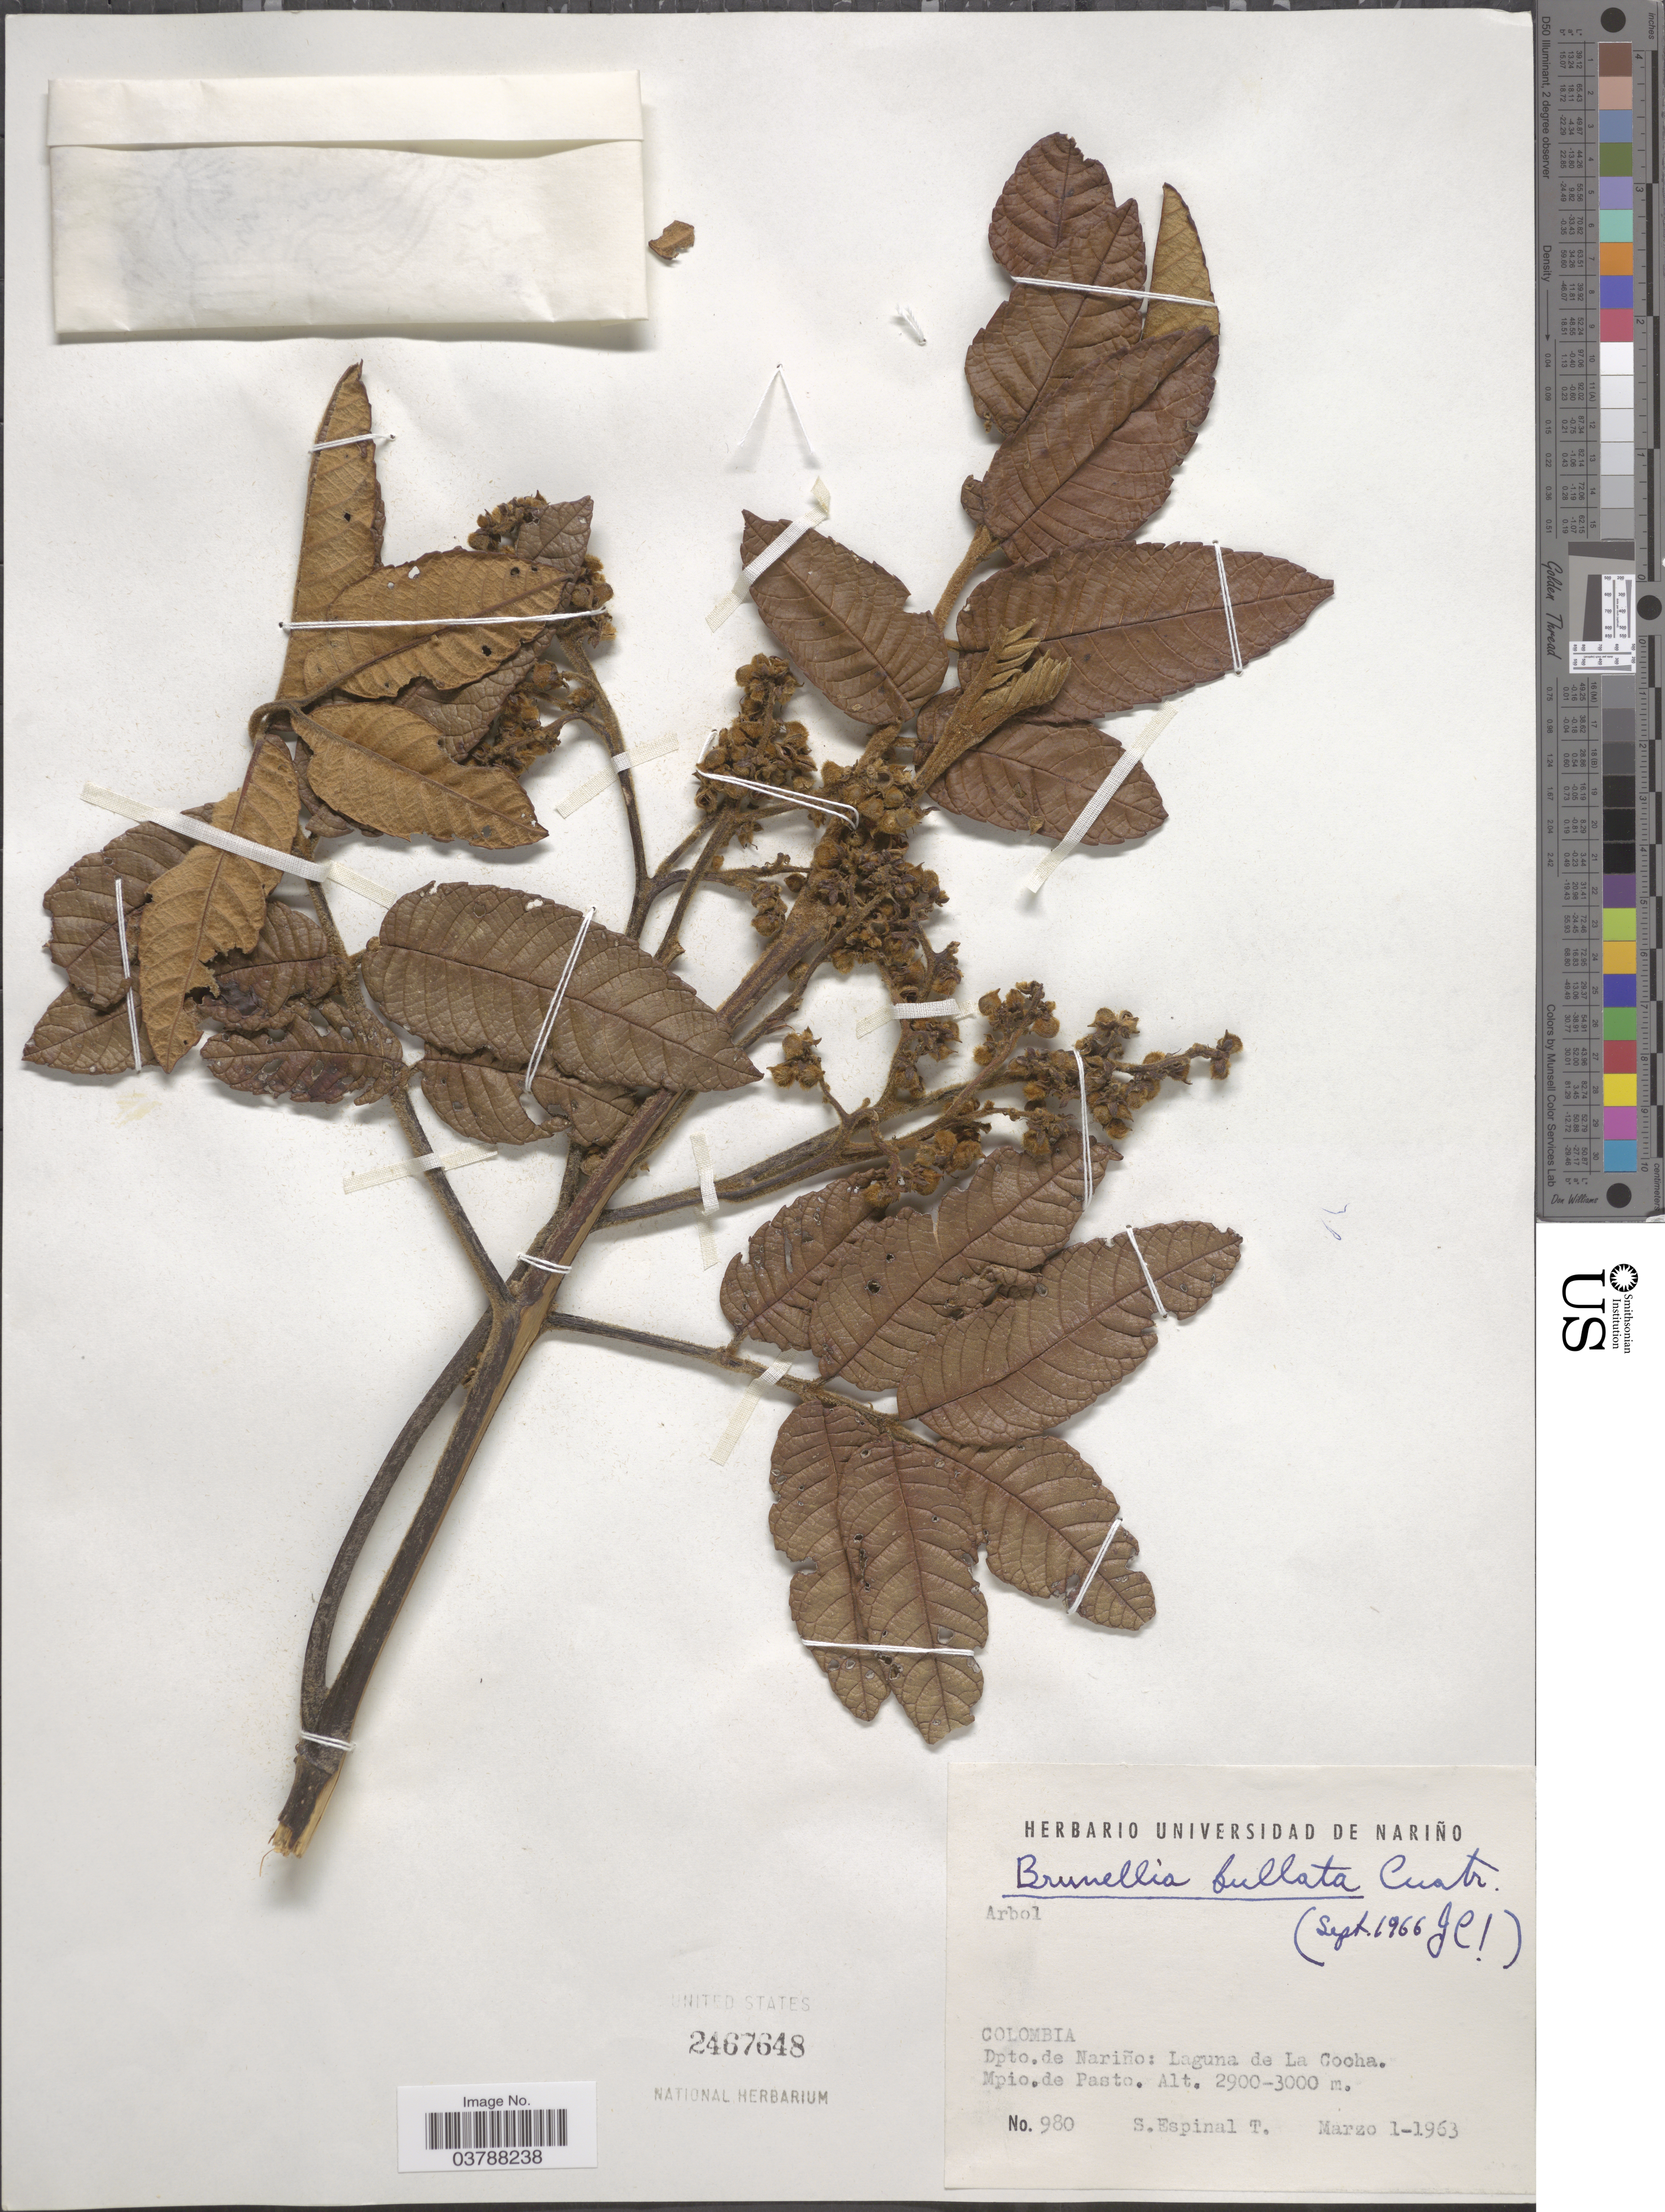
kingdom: Plantae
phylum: Tracheophyta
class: Magnoliopsida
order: Oxalidales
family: Brunelliaceae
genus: Brunellia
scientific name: Brunellia bullata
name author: Cuatrec.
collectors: S. Espinal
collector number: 980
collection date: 1963-03-01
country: Colombia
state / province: Nariño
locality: Dpto.de Nariño: Laguna de La Gocha. Mpio.de Pasto.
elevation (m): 2900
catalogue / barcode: US 2467648